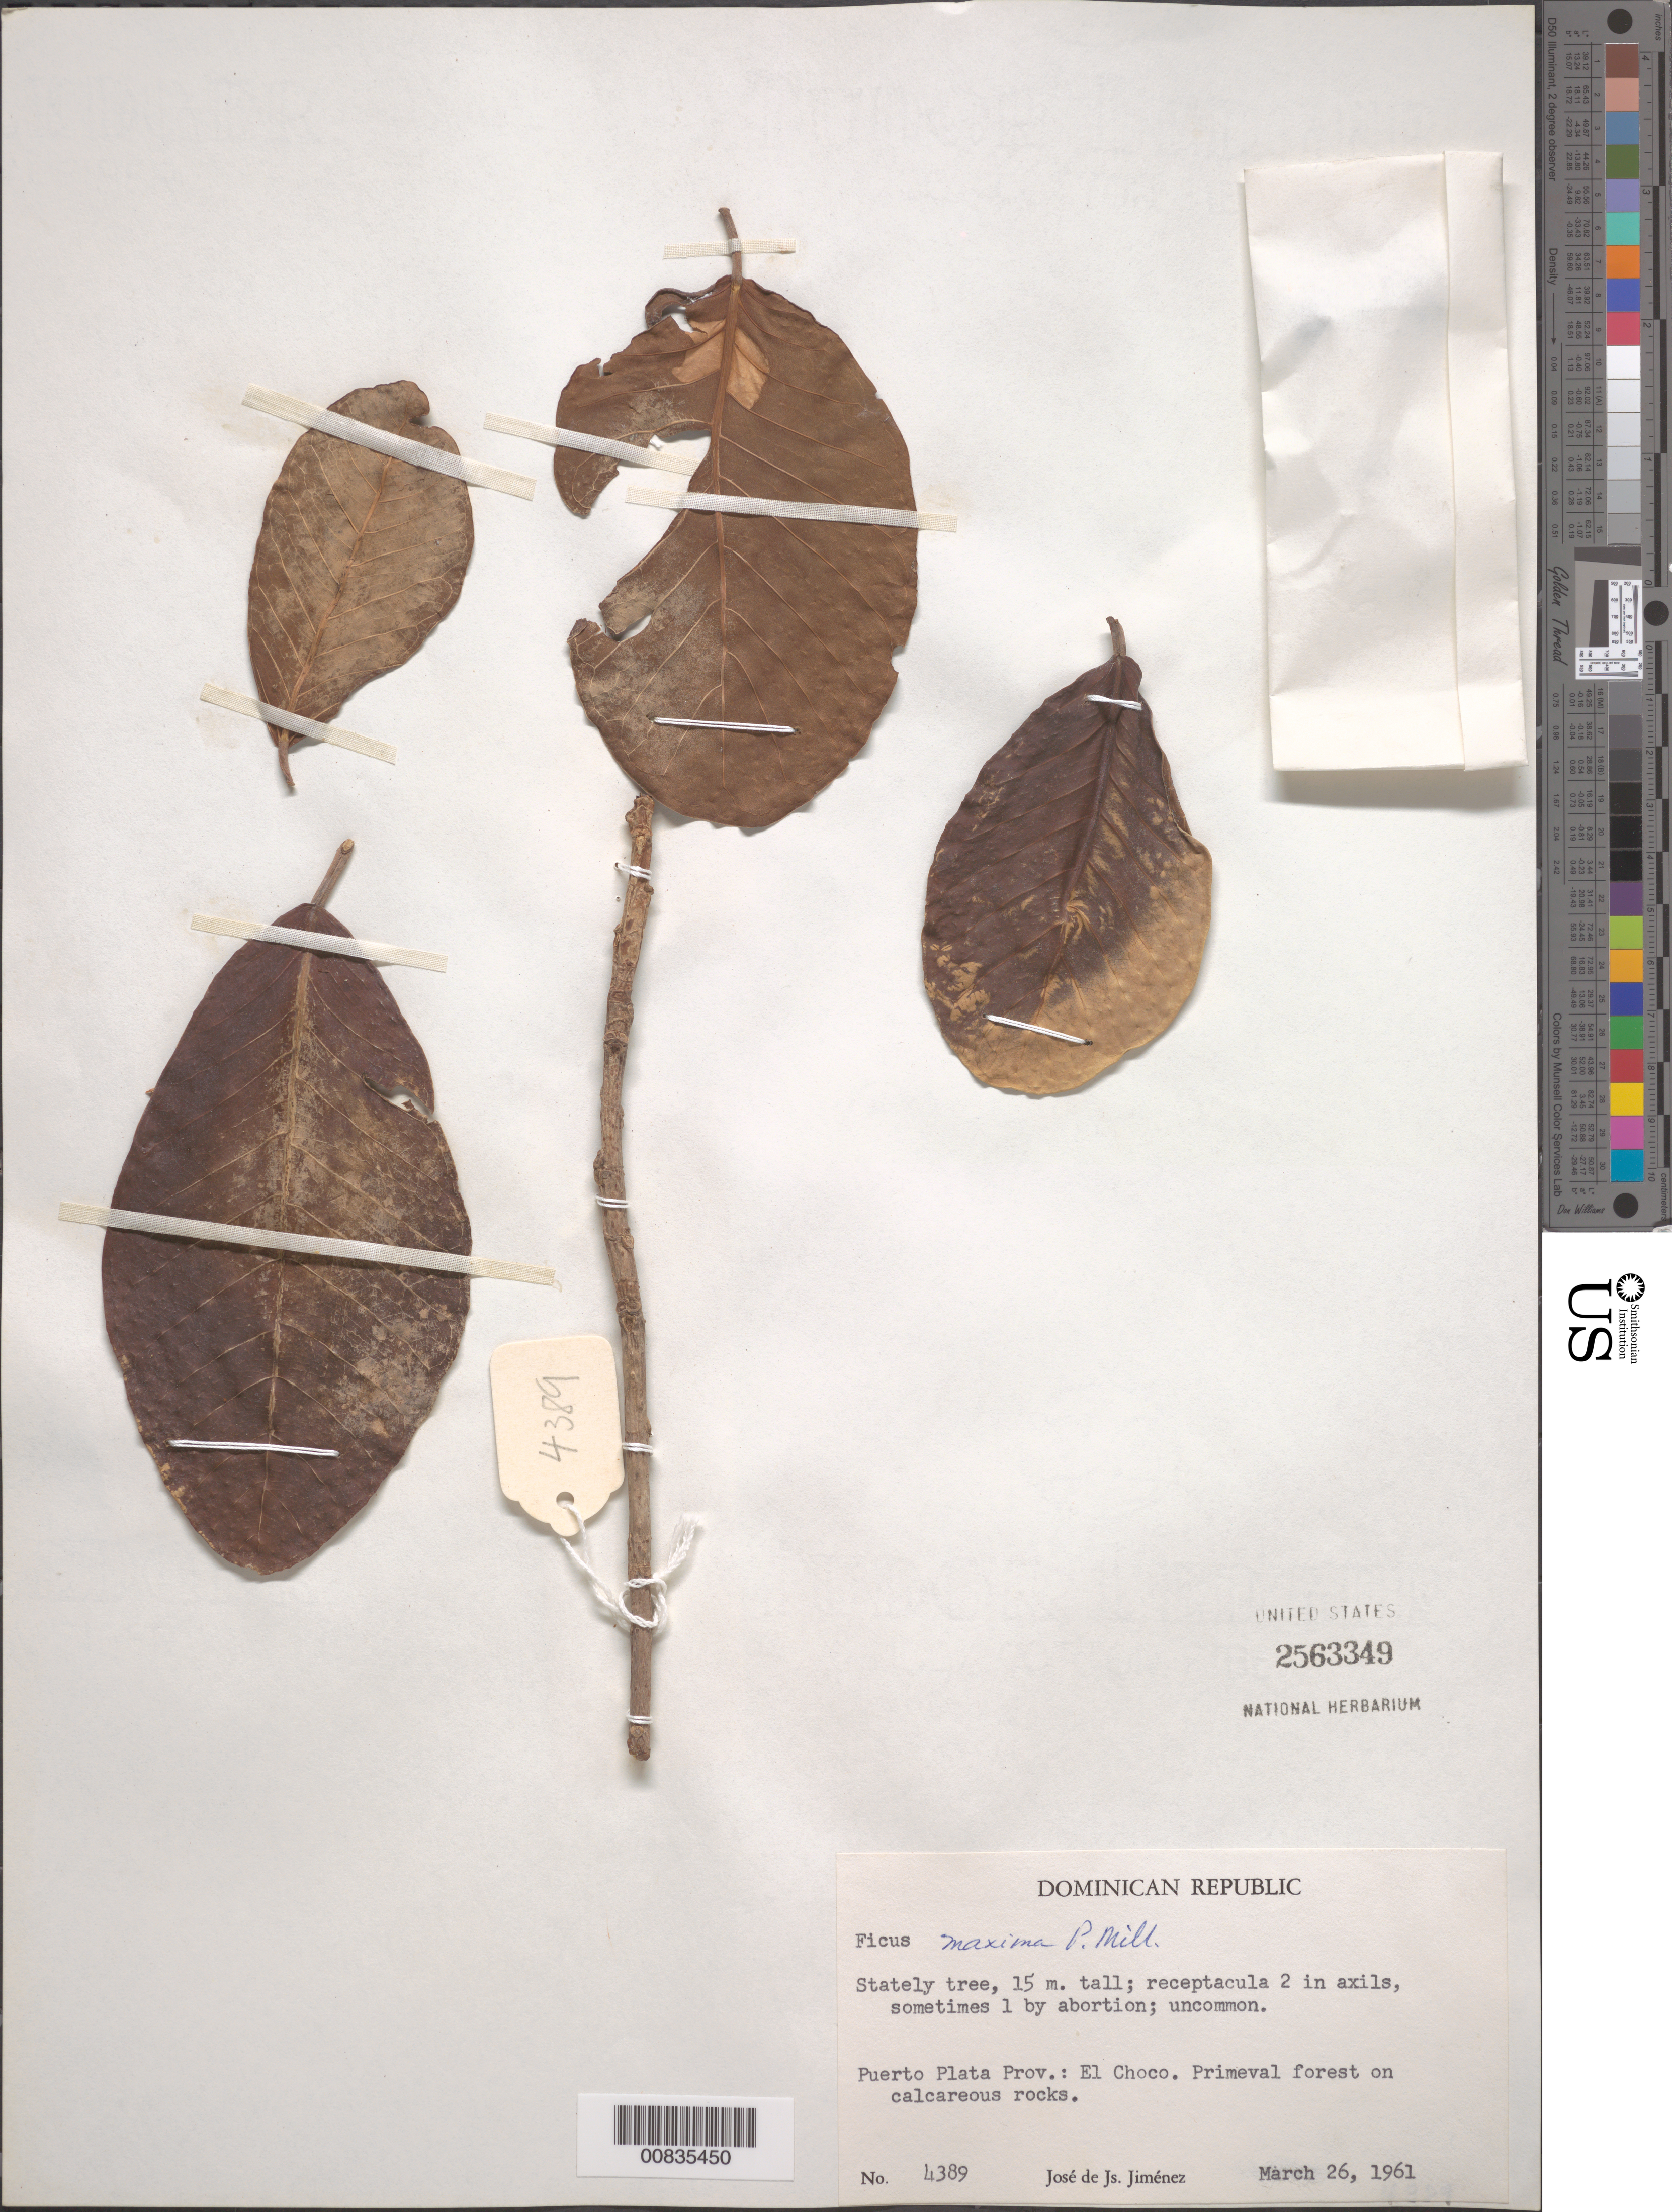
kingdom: Plantae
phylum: Tracheophyta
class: Magnoliopsida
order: Rosales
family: Moraceae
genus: Ficus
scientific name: Ficus maxima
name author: Mill.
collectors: J. J. Jiménez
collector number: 4389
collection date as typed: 26 Mar 1961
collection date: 1961-03-26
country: Dominican Republic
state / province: Puerto Plata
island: Hispaniola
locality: El Choco.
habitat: Primeval forest on calcareous rocks.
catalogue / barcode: US 2563349